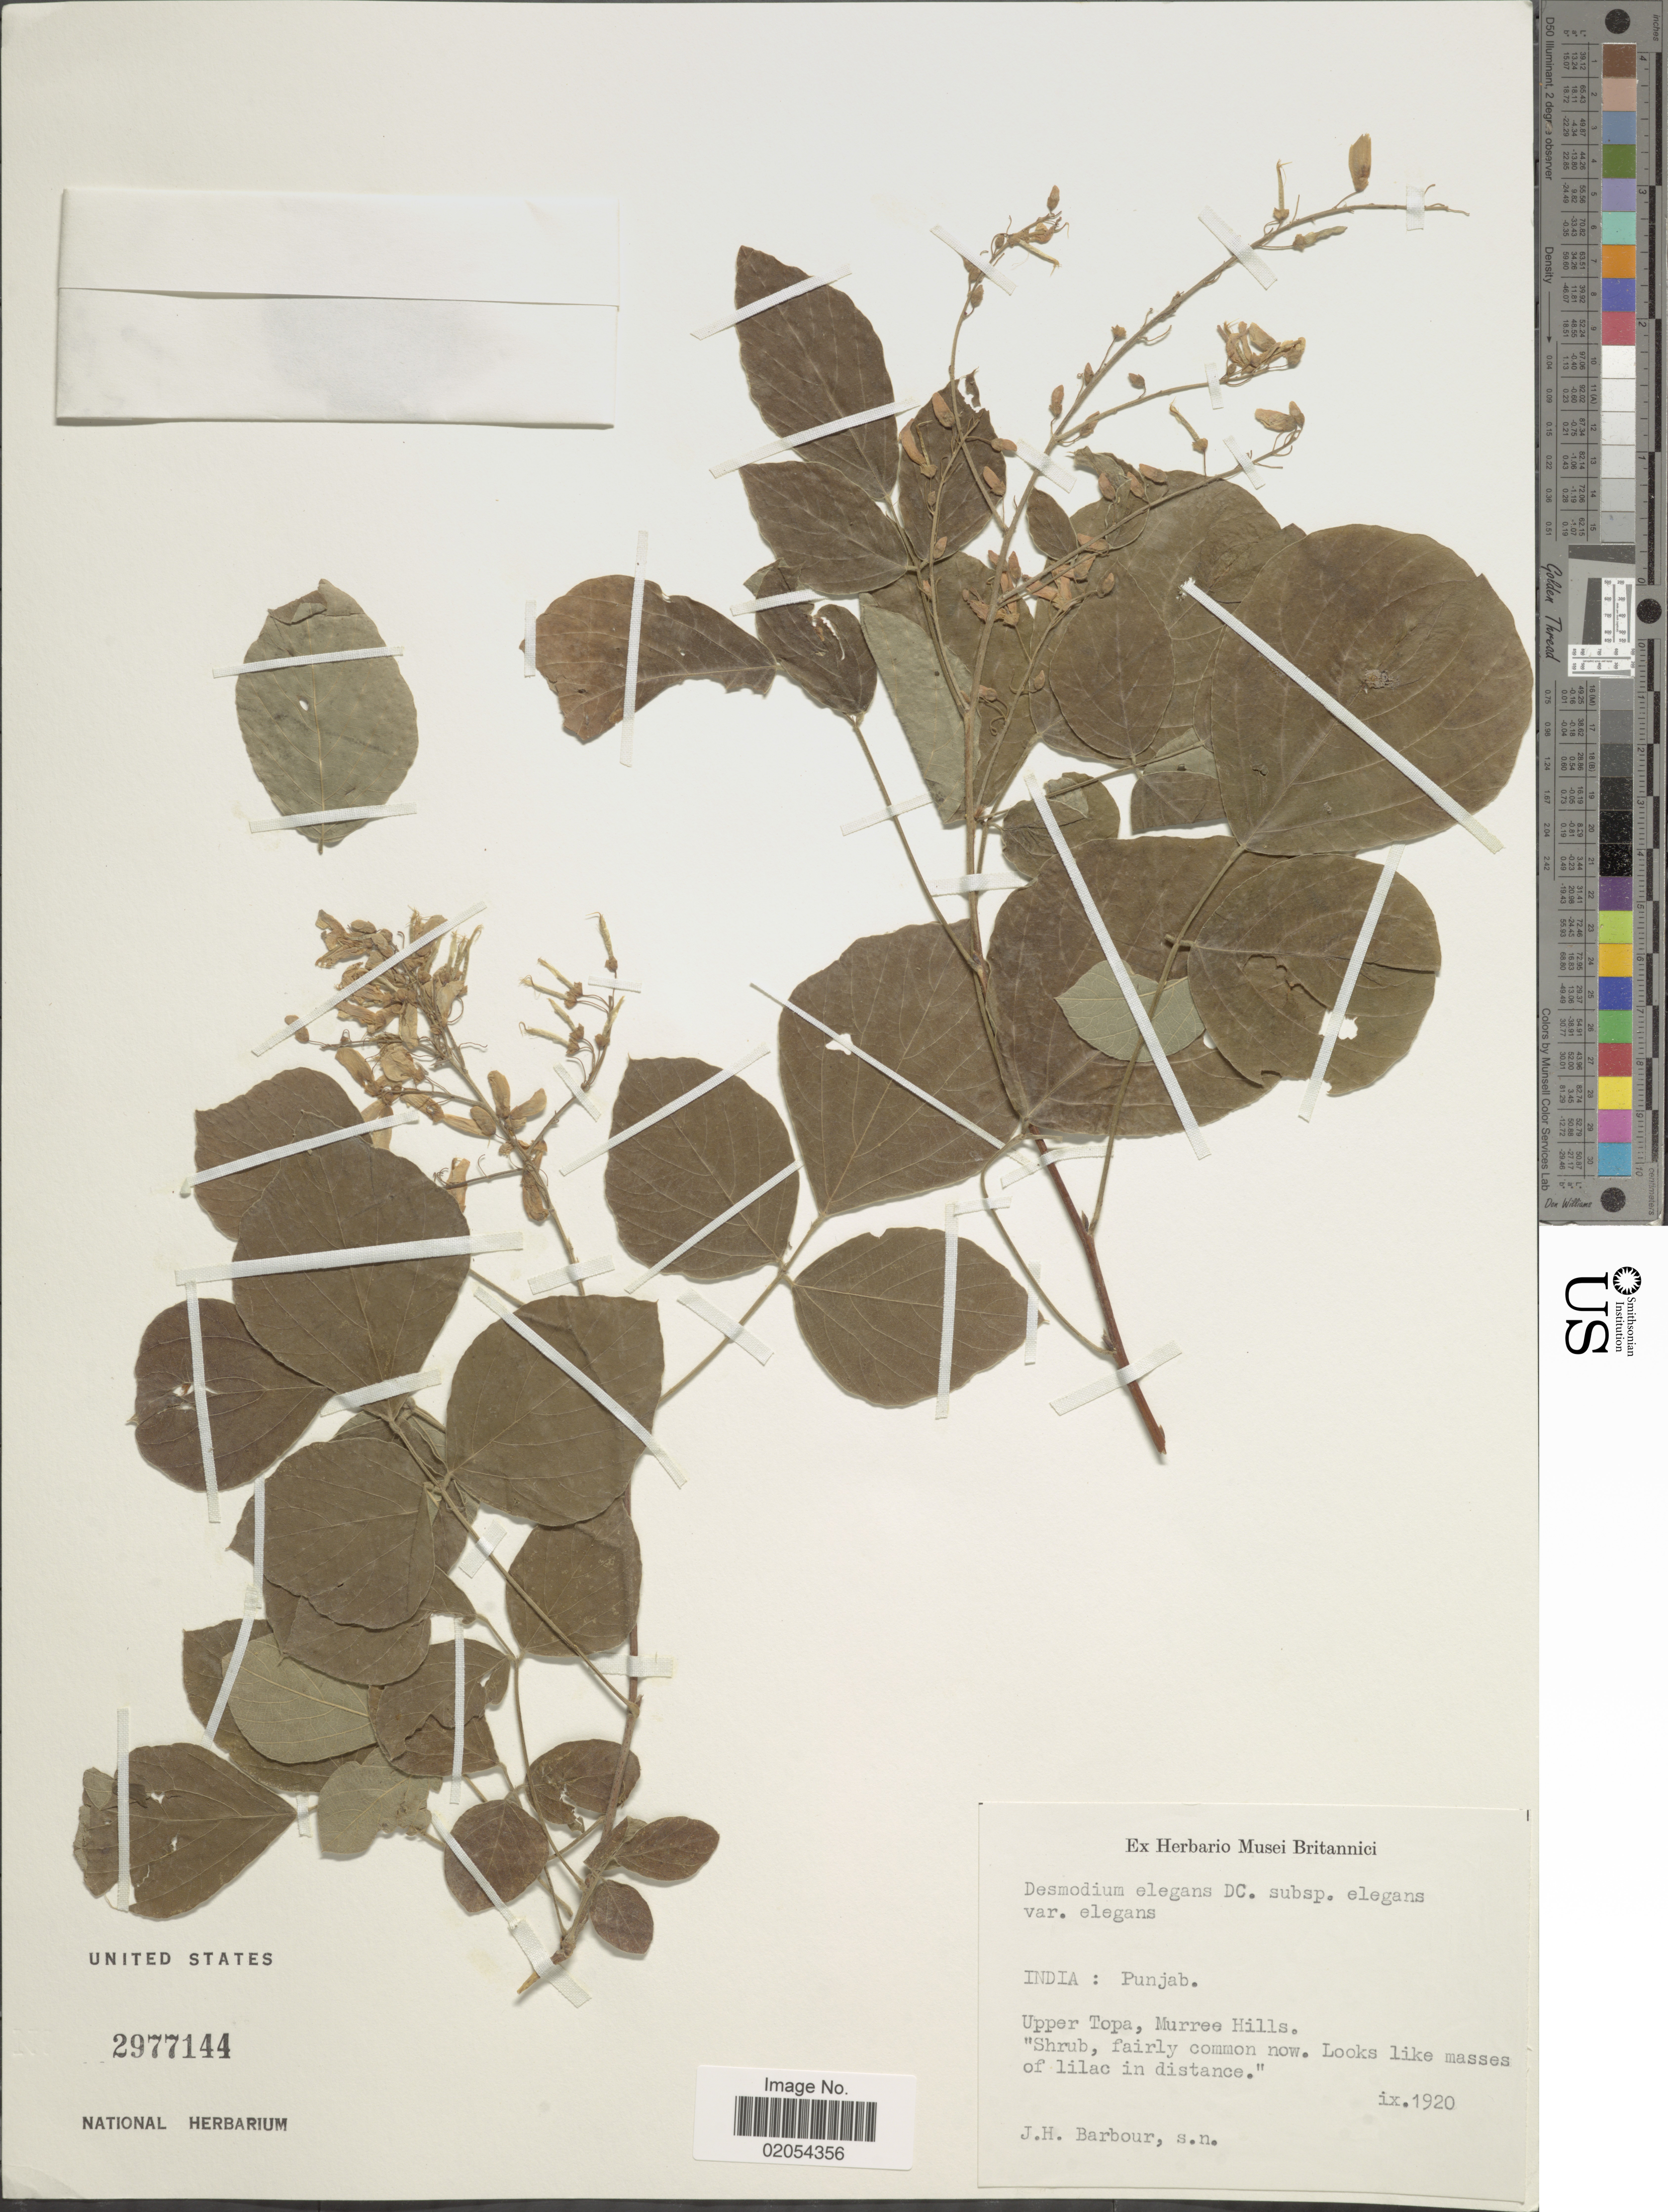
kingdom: Plantae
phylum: Tracheophyta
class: Magnoliopsida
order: Fabales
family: Fabaceae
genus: Sunhangia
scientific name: Sunhangia elegans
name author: (DC.) H. Ohashi & K. Ohashi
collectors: J. Barbour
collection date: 1920-09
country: Pakistan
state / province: Punjab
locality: India Punjab, Upper Topa, Murree Hills.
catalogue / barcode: US 2977144